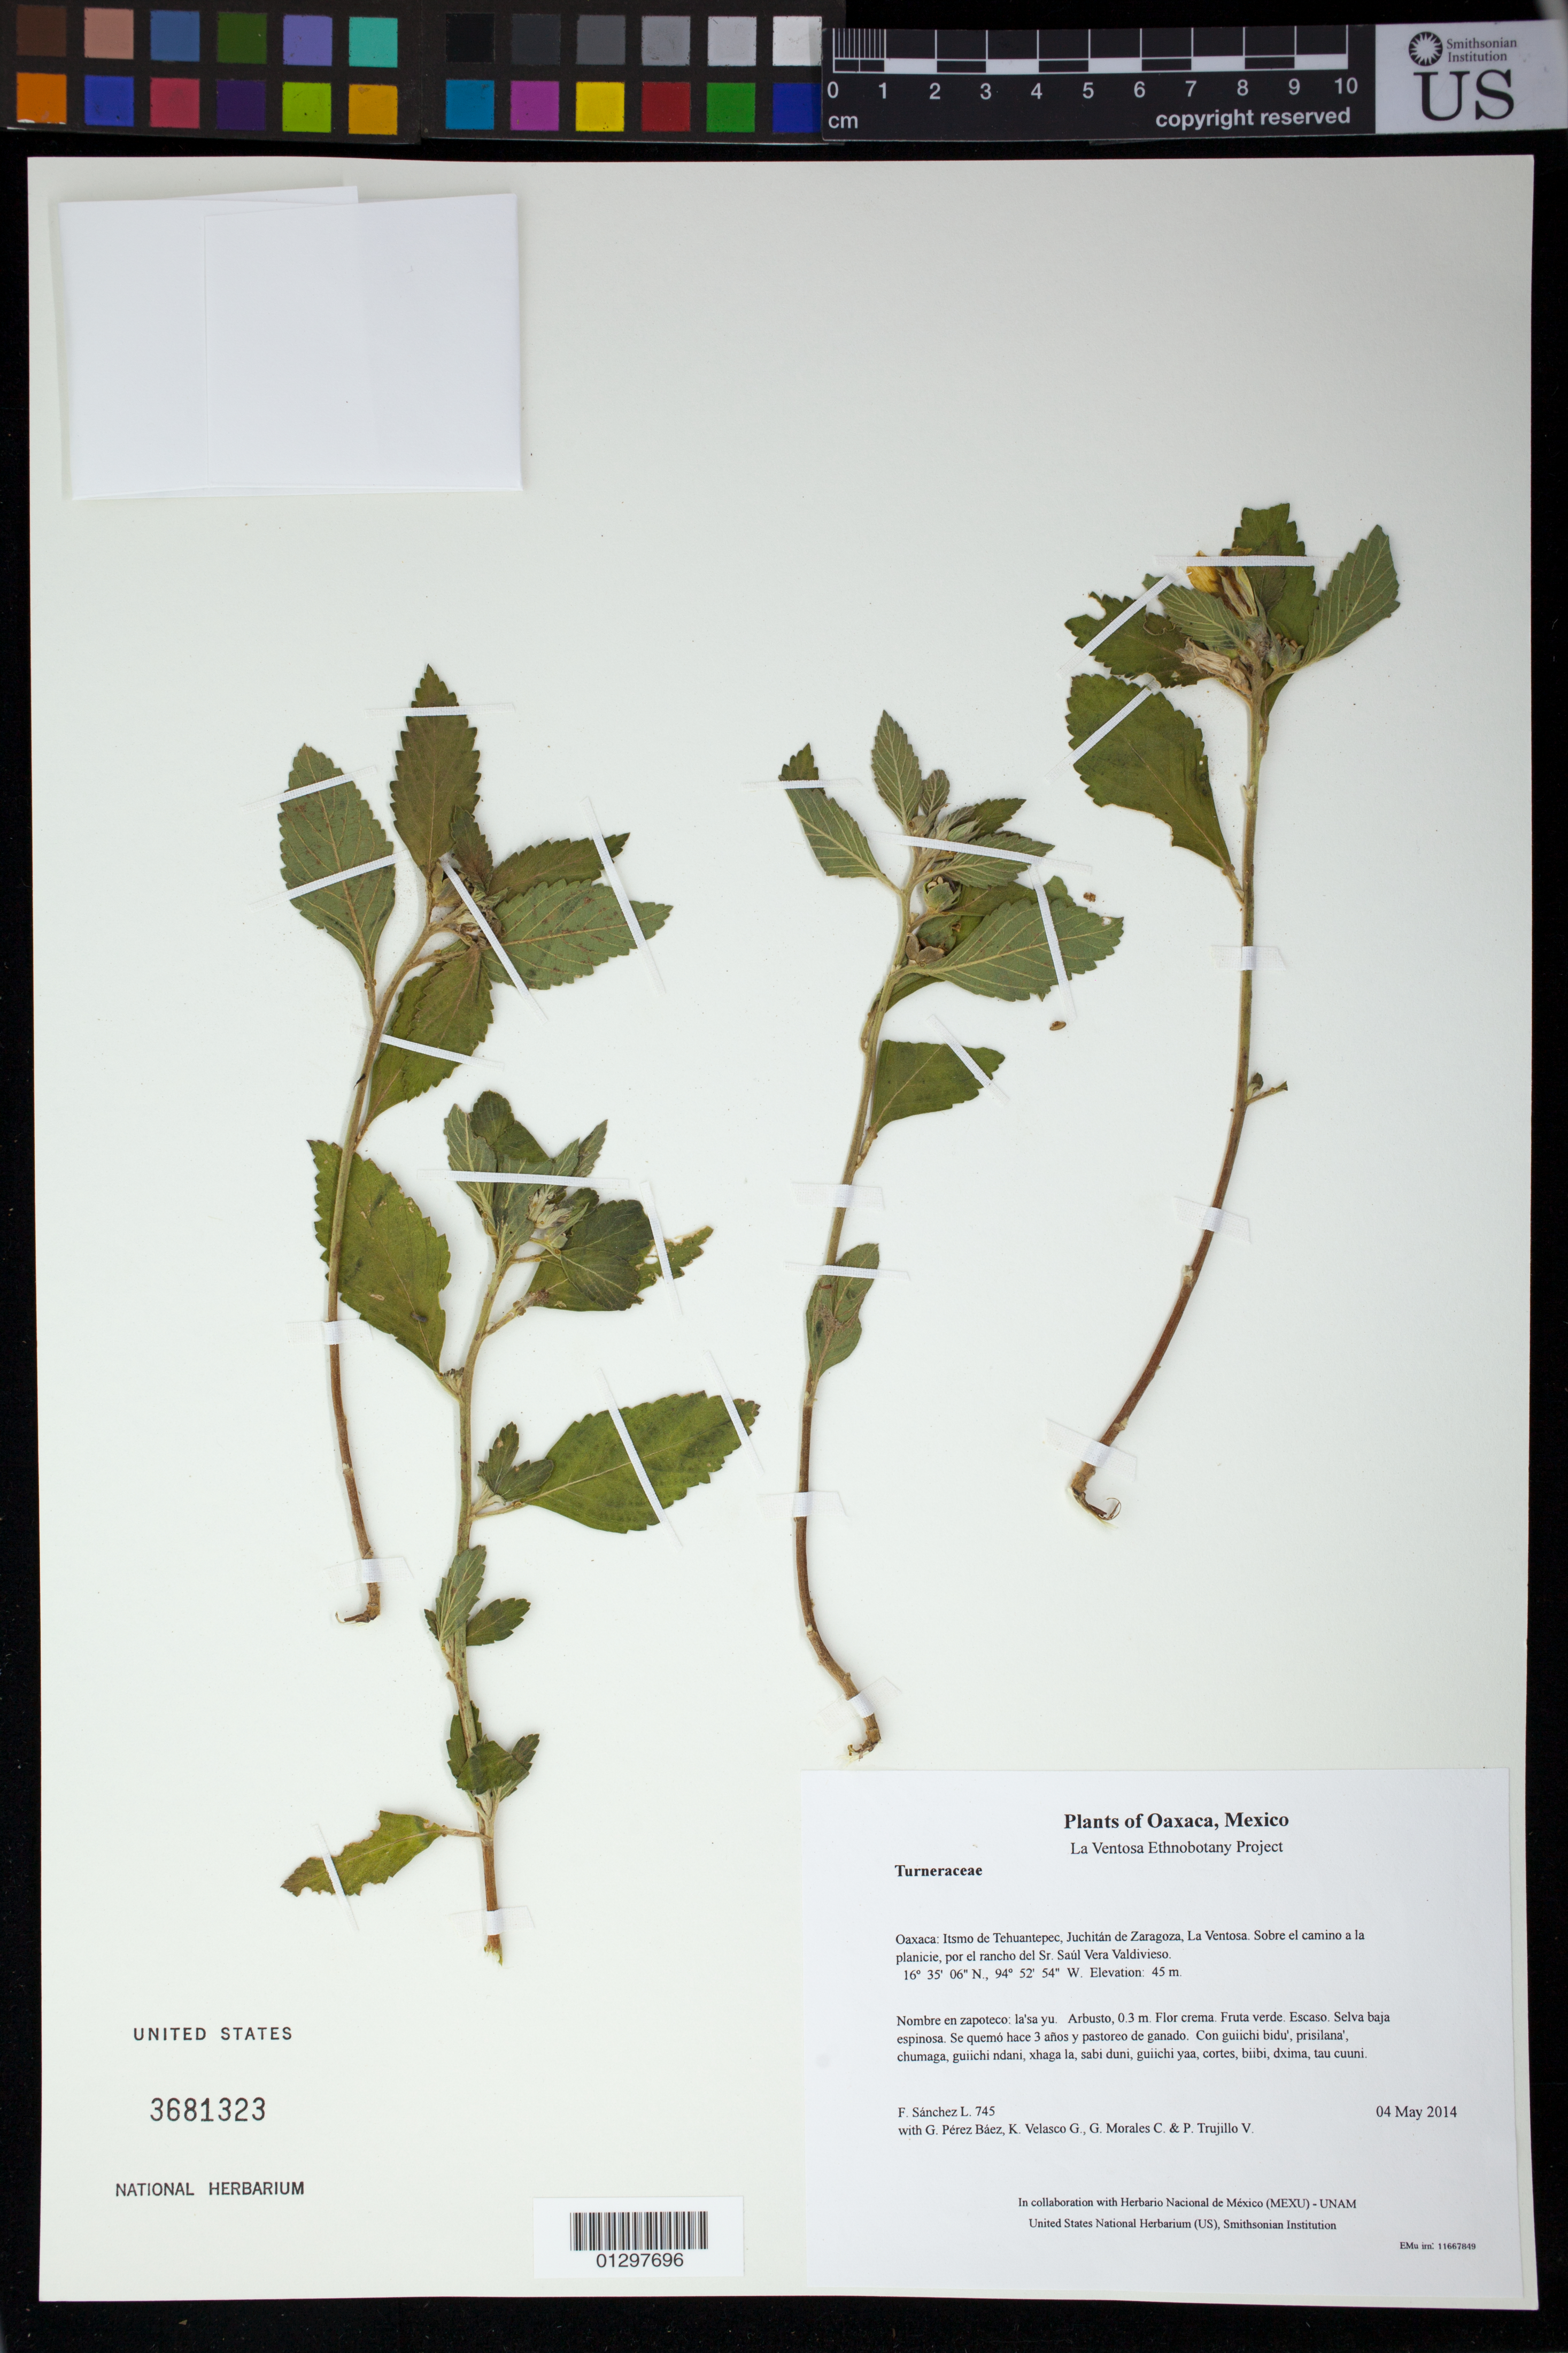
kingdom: Plantae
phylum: Tracheophyta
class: Magnoliopsida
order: Malpighiales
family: Turneraceae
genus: Turnera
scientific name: Turnera ulmifolia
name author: L.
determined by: Velasco G., Kenia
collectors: F. Sánchez L., G. Pérez Báez, K. Velasco G., G. Morales C. & P. Trujillo V.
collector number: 745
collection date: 2014-05-04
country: Mexico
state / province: Oaxaca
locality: Itsmo de Tehuantepec, Juchitán de Zaragoza, La Ventosa. Sobre el camino a la planicie, por el rancho del Sr. Saúl Vera Valdivieso.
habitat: Selva baja espinosa. Se quemó hace 3 años y pastoreo de ganado.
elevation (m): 45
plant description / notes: MEXU, US; Yaga bandaga. 0.3 m. Guie' nayu. Cuaananaxhi naga'. Huaxie'.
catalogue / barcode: US 3681323